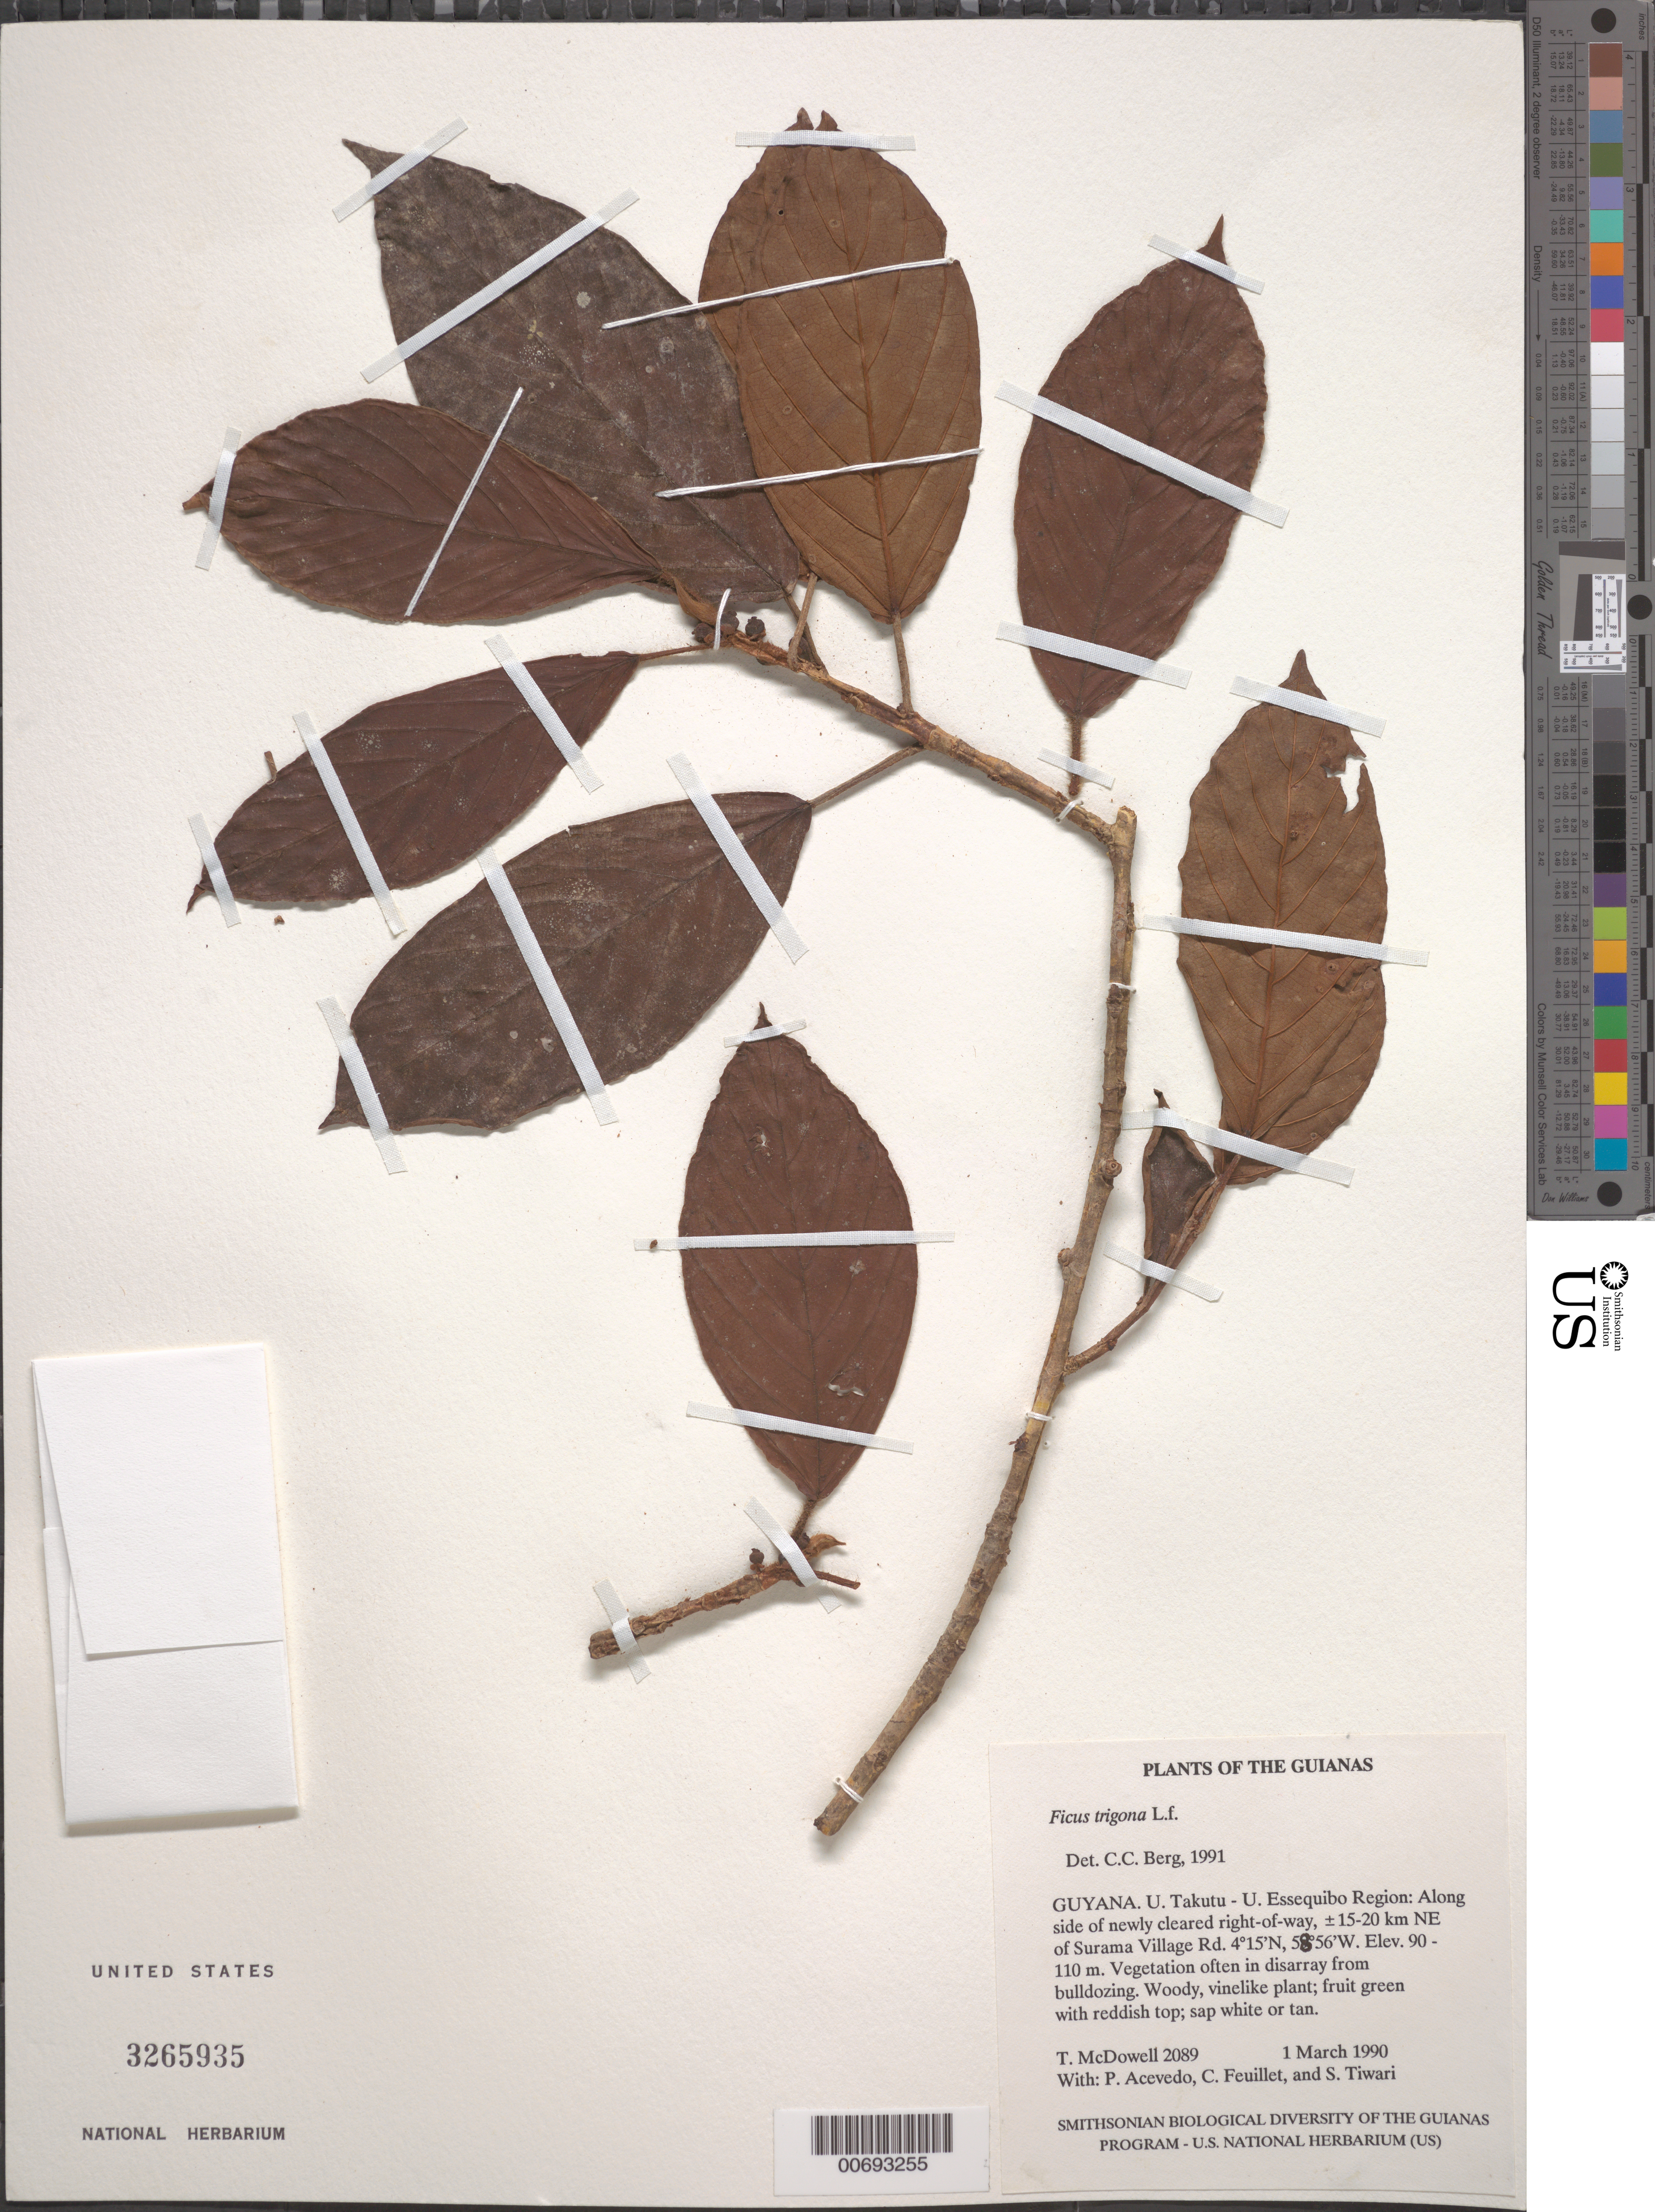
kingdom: Plantae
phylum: Tracheophyta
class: Magnoliopsida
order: Rosales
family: Moraceae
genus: Ficus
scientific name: Ficus trigona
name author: L. f.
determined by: Berg, C. C.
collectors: T. McDowell, P. Acevedo-Rodr., C. Feuillet & S. Tiwari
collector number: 2089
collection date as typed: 1 March 1990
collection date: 1990-03-01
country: Guyana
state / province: Potaro-Siparuni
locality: ±15-20 km NE of Surama Village Rd. Iwokrama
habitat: Newly-cleared right-of-way, vegetation often in disarray from bulldozing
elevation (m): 90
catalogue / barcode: US 3265935